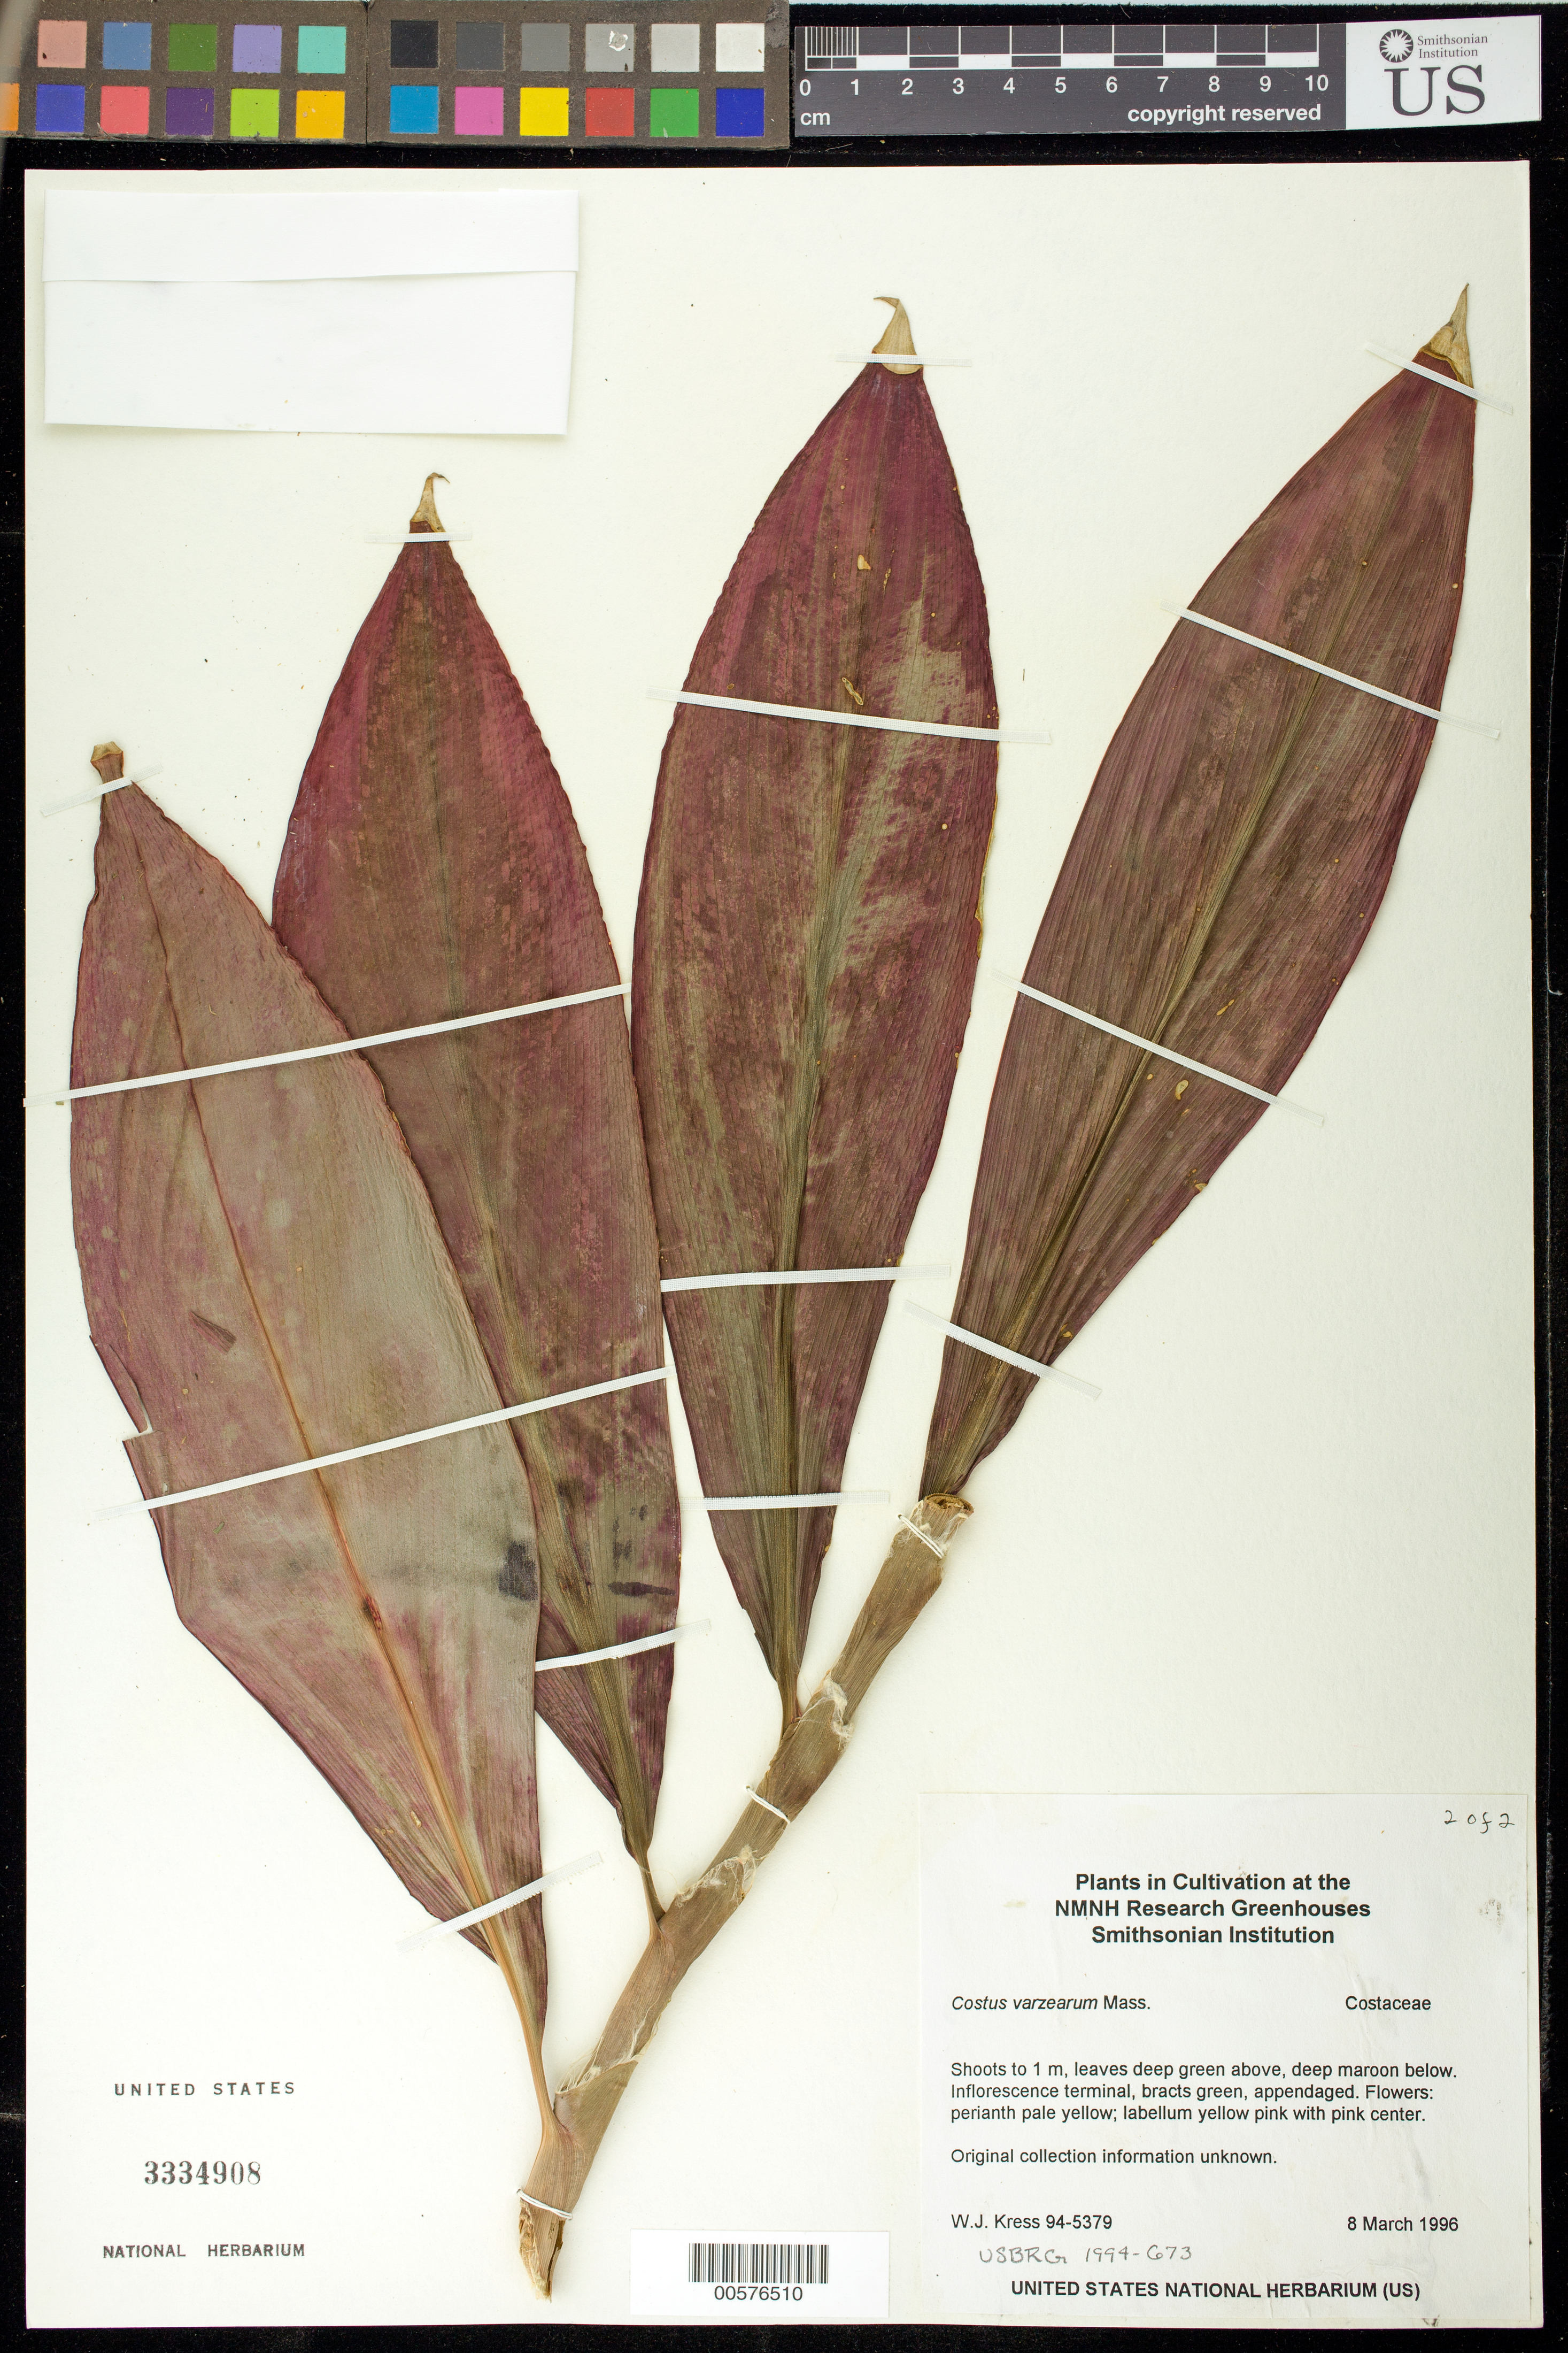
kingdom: Plantae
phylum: Tracheophyta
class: Liliopsida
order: Zingiberales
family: Costaceae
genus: Costus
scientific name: Costus vargasii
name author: Maas & H. Maas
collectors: W. J. Kress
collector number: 94-5379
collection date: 1996-03-08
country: United States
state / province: Maryland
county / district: Prince George's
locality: NMNH Botany Research Greenhouses. Suitland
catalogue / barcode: US 3334908